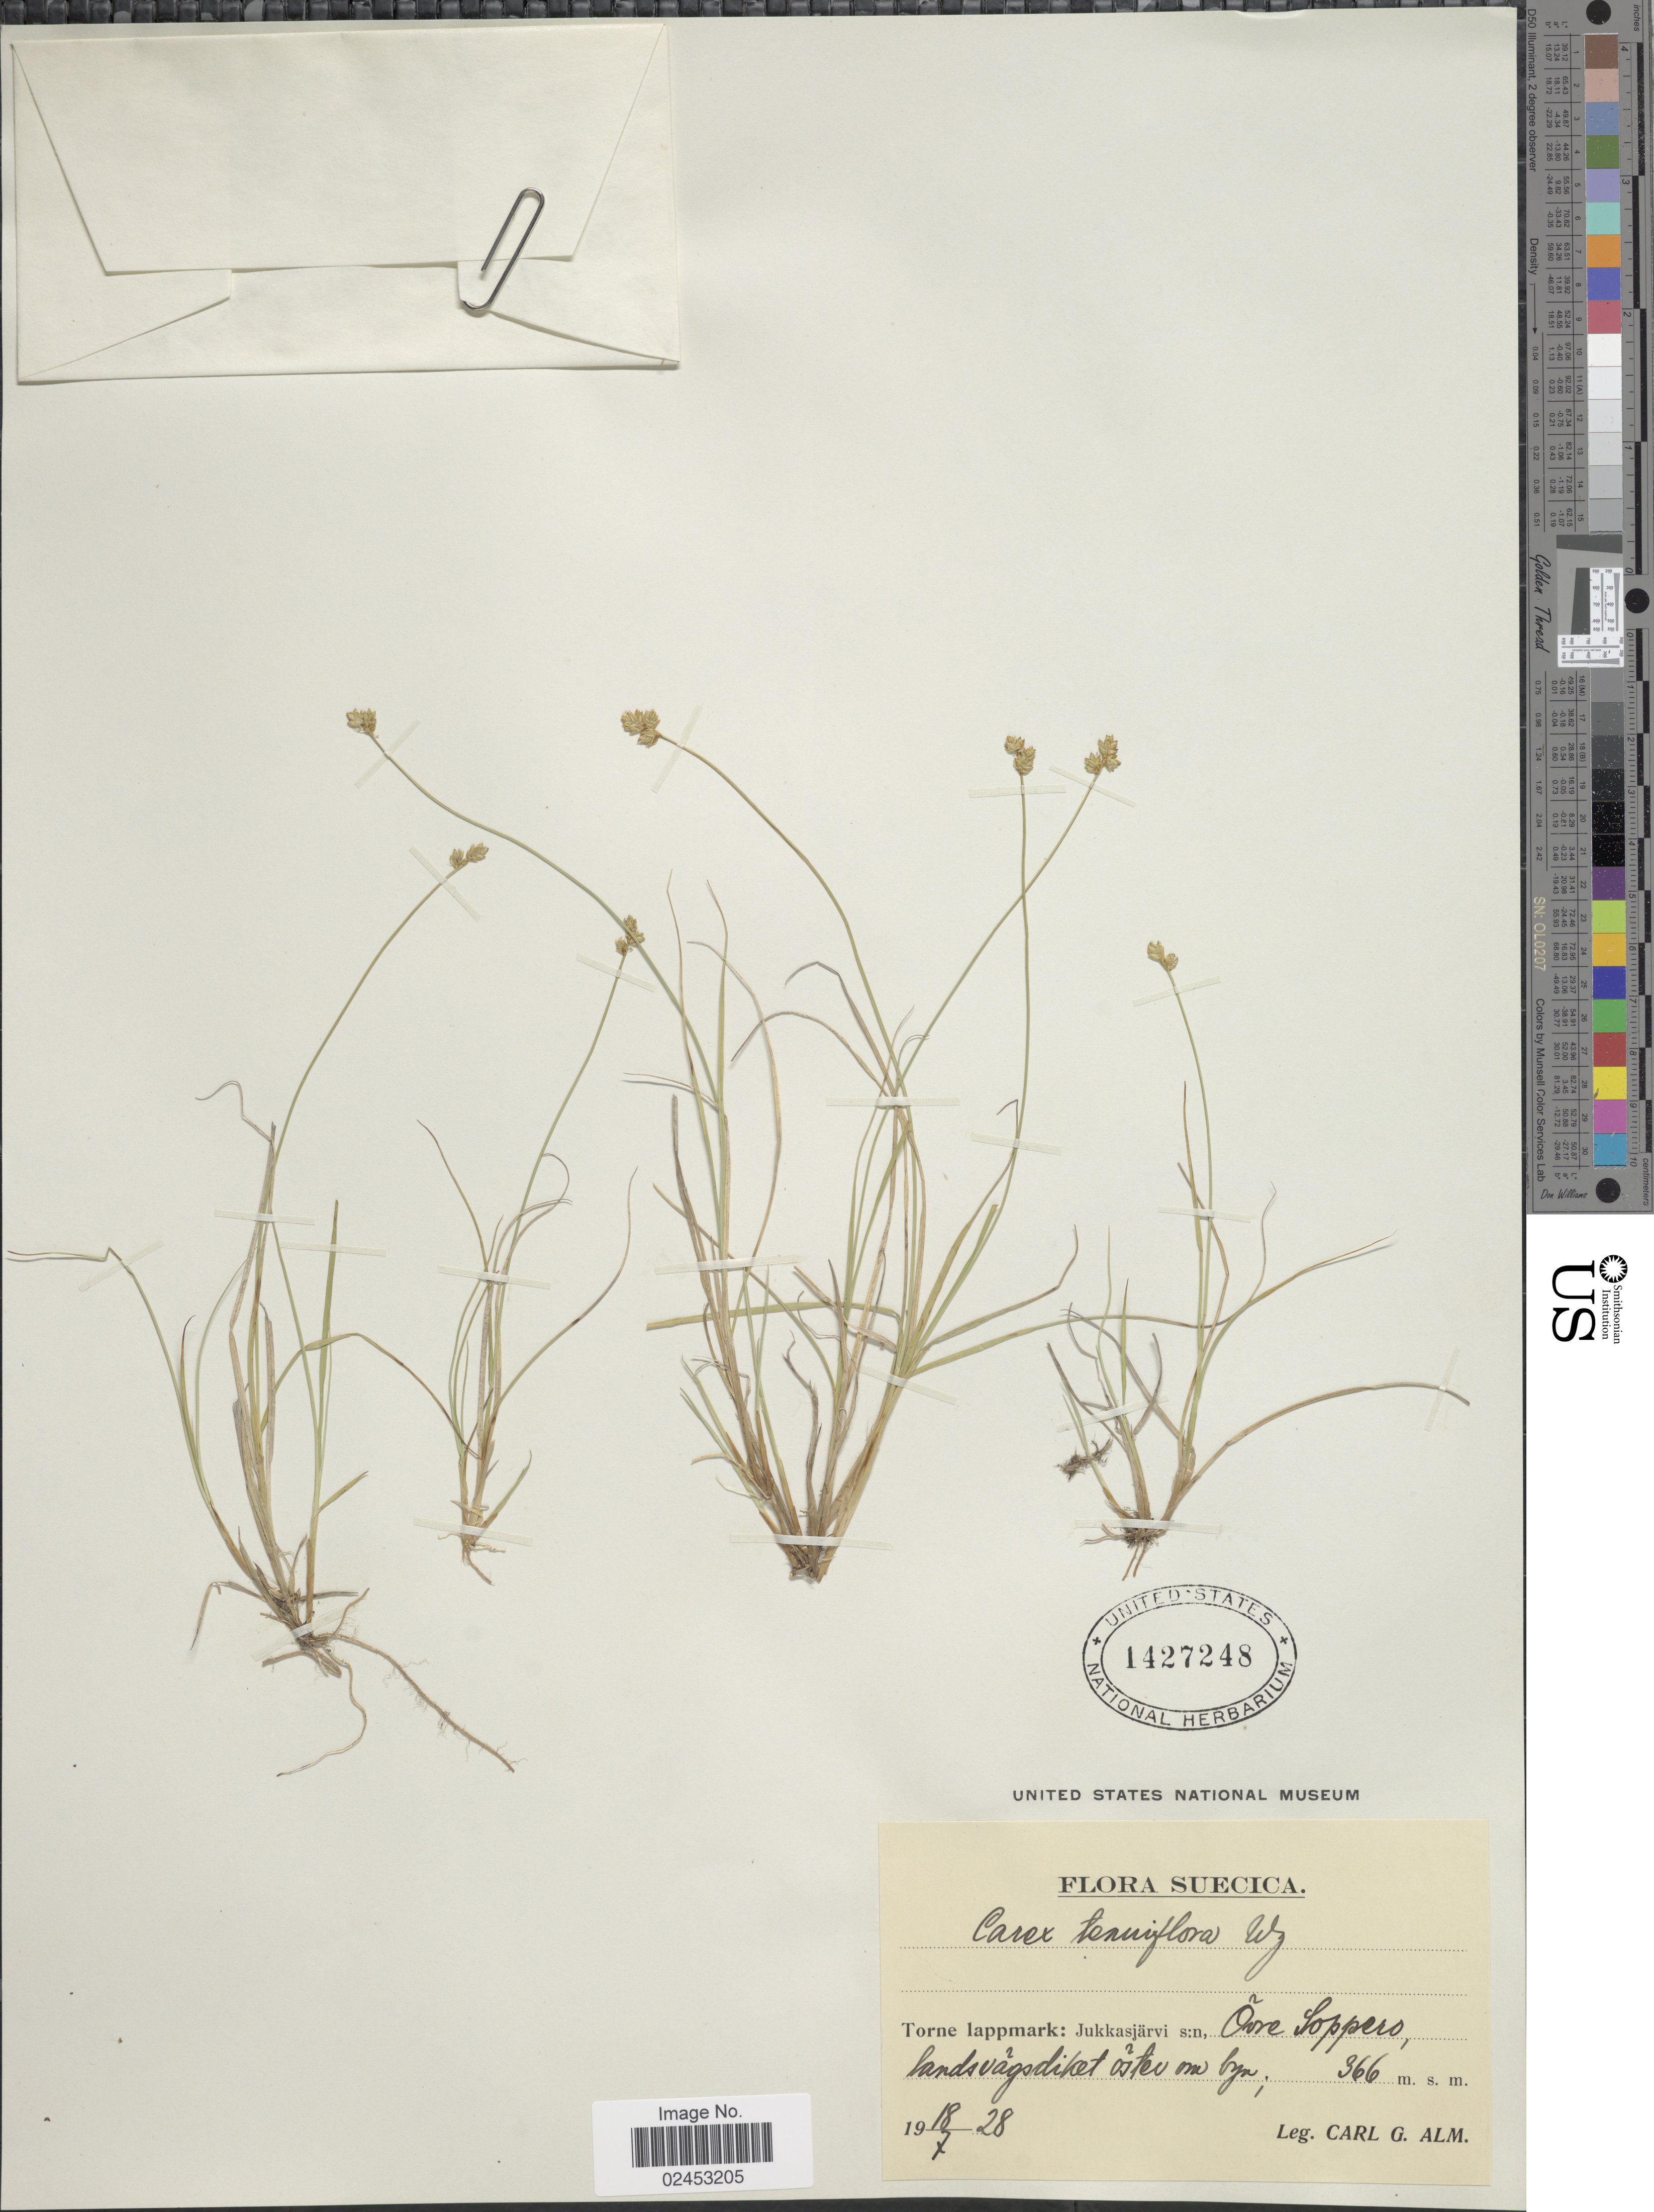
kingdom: Plantae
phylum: Tracheophyta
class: Liliopsida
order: Poales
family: Cyperaceae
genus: Carex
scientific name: Carex tenuiflora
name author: Wahlenb.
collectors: C. G. Alm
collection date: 1928-07-18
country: Sweden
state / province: Norrbotten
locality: Suecica, Torne lappmark: Jukkasjarvi s:n, Övre Soppero, landsvagsdiket oster om byn.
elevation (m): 366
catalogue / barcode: US 1427248